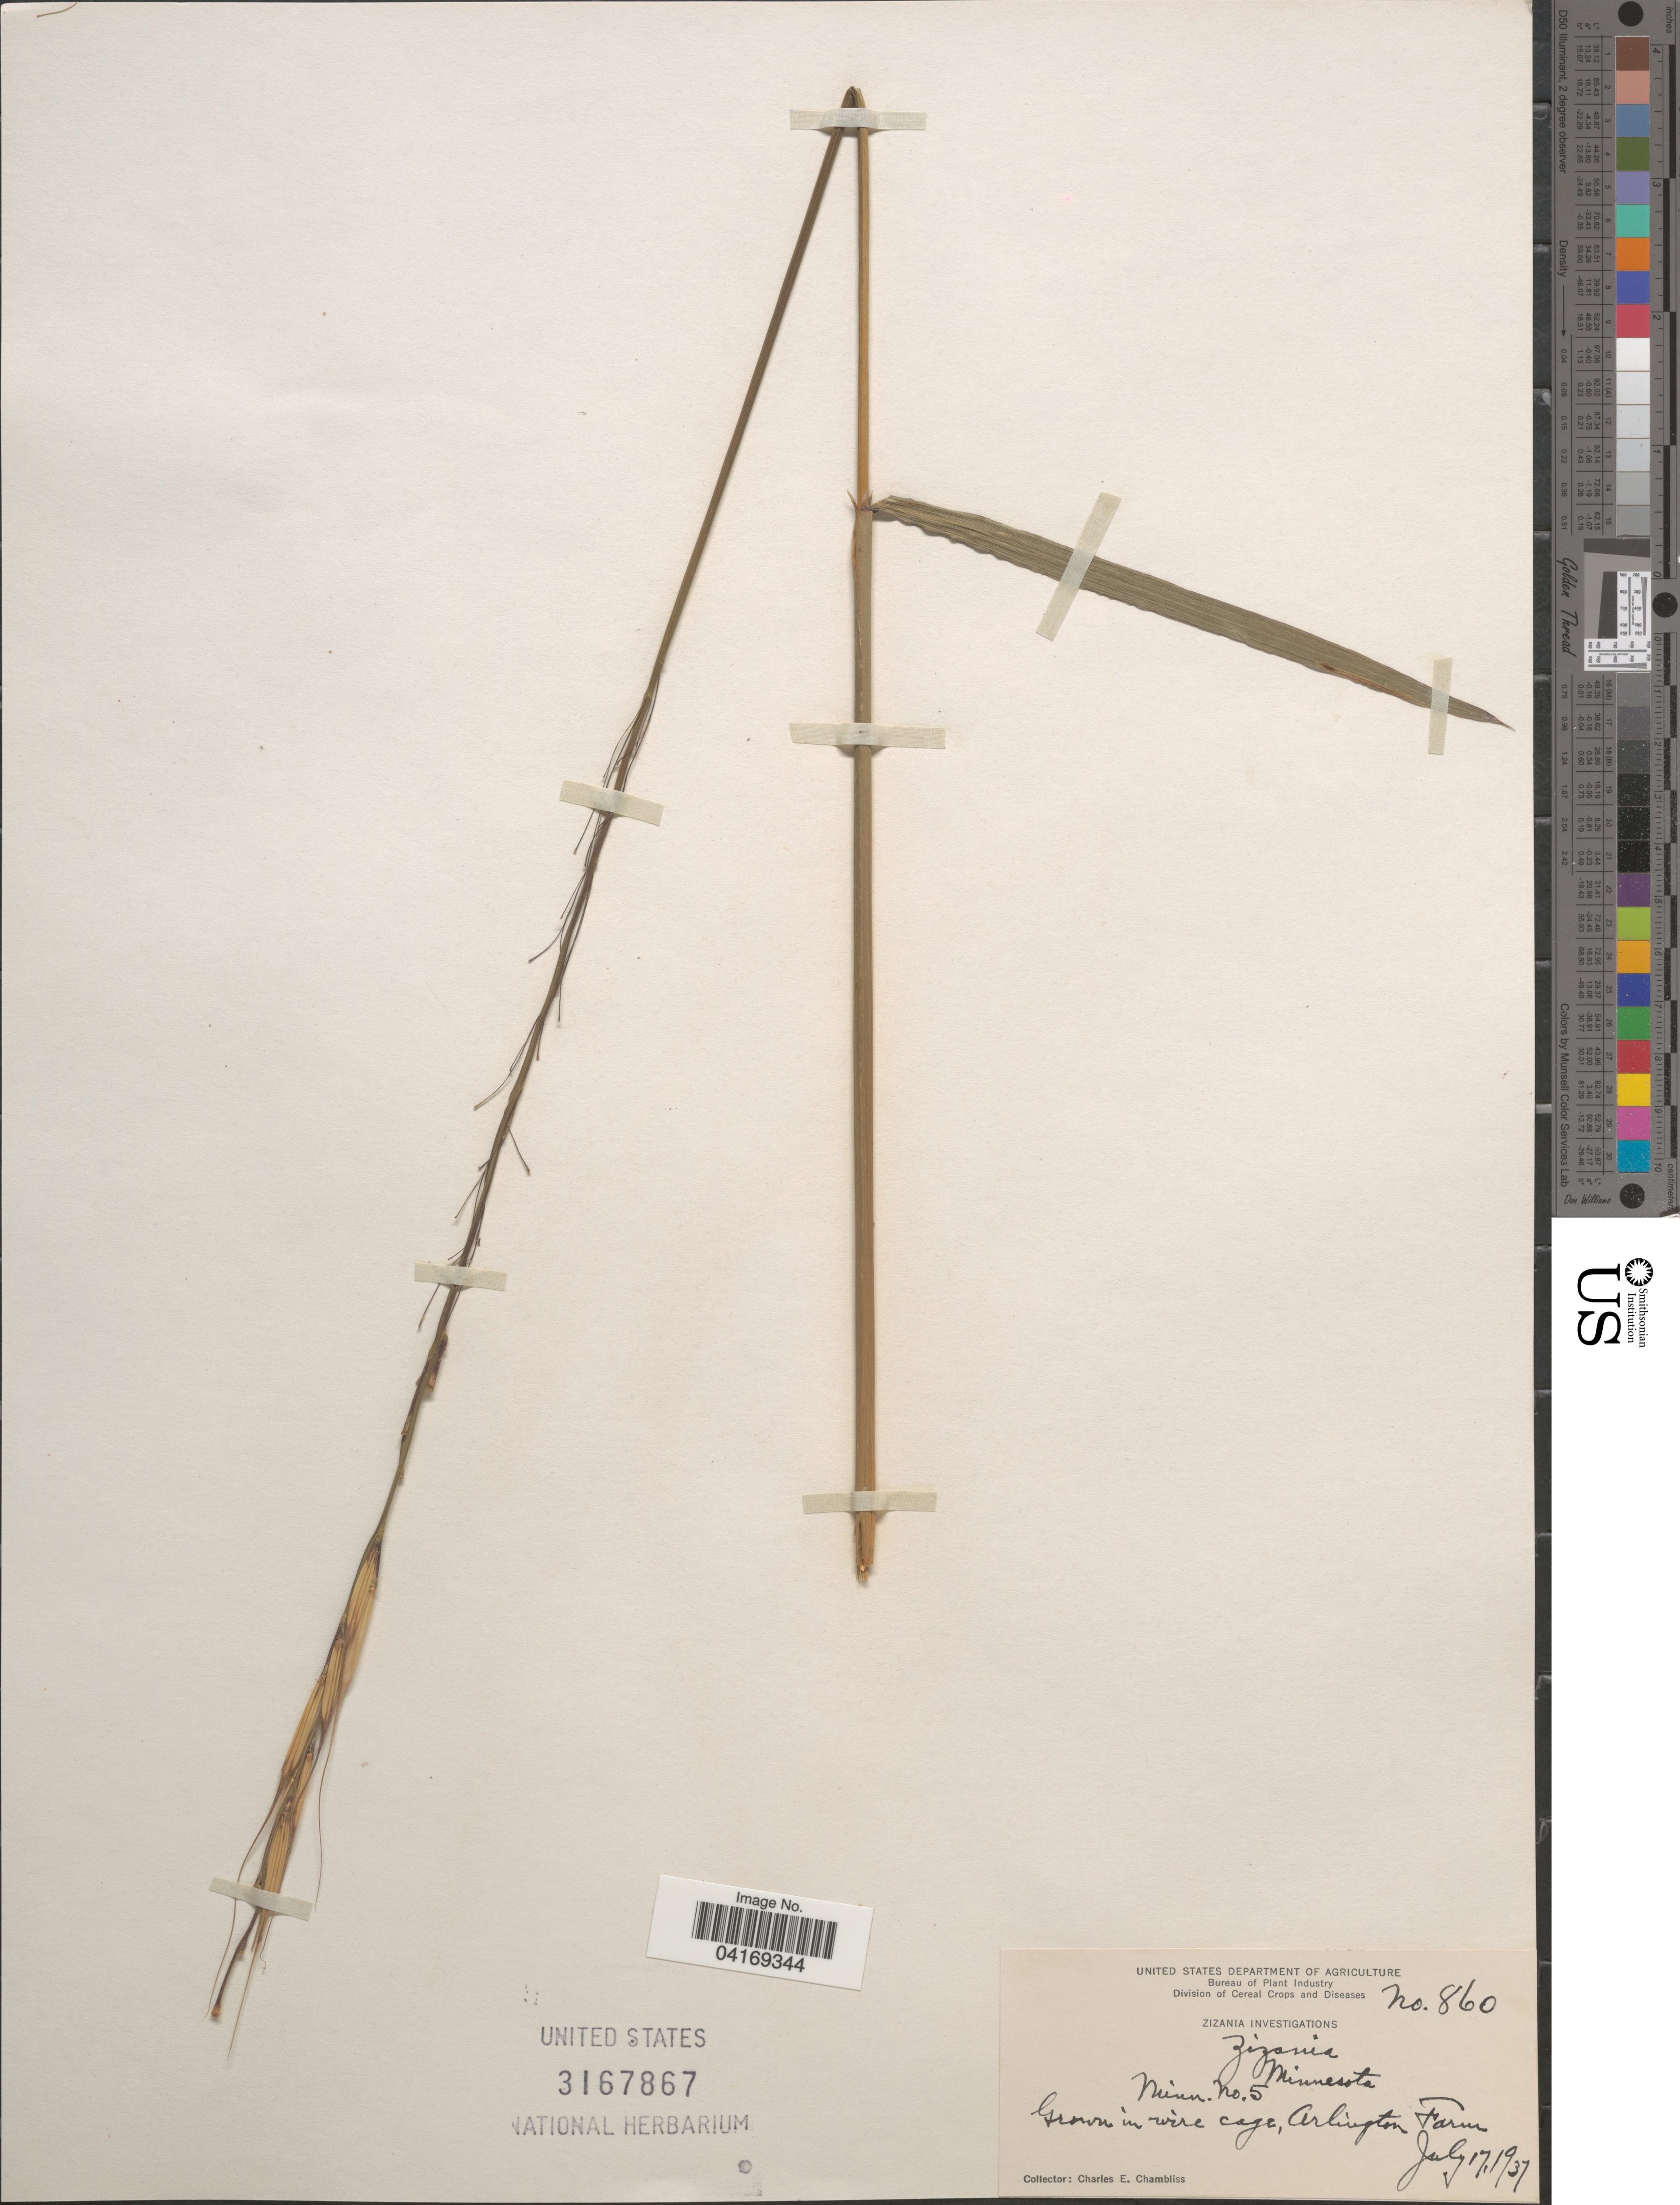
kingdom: Plantae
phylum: Tracheophyta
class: Liliopsida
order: Poales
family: Poaceae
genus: Zizania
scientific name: Zizania sp.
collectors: C. Chambliss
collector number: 860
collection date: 1937-07-17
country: United States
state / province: Virginia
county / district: Arlington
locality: In wire cage, Arlington Farm.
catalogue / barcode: US 3167867